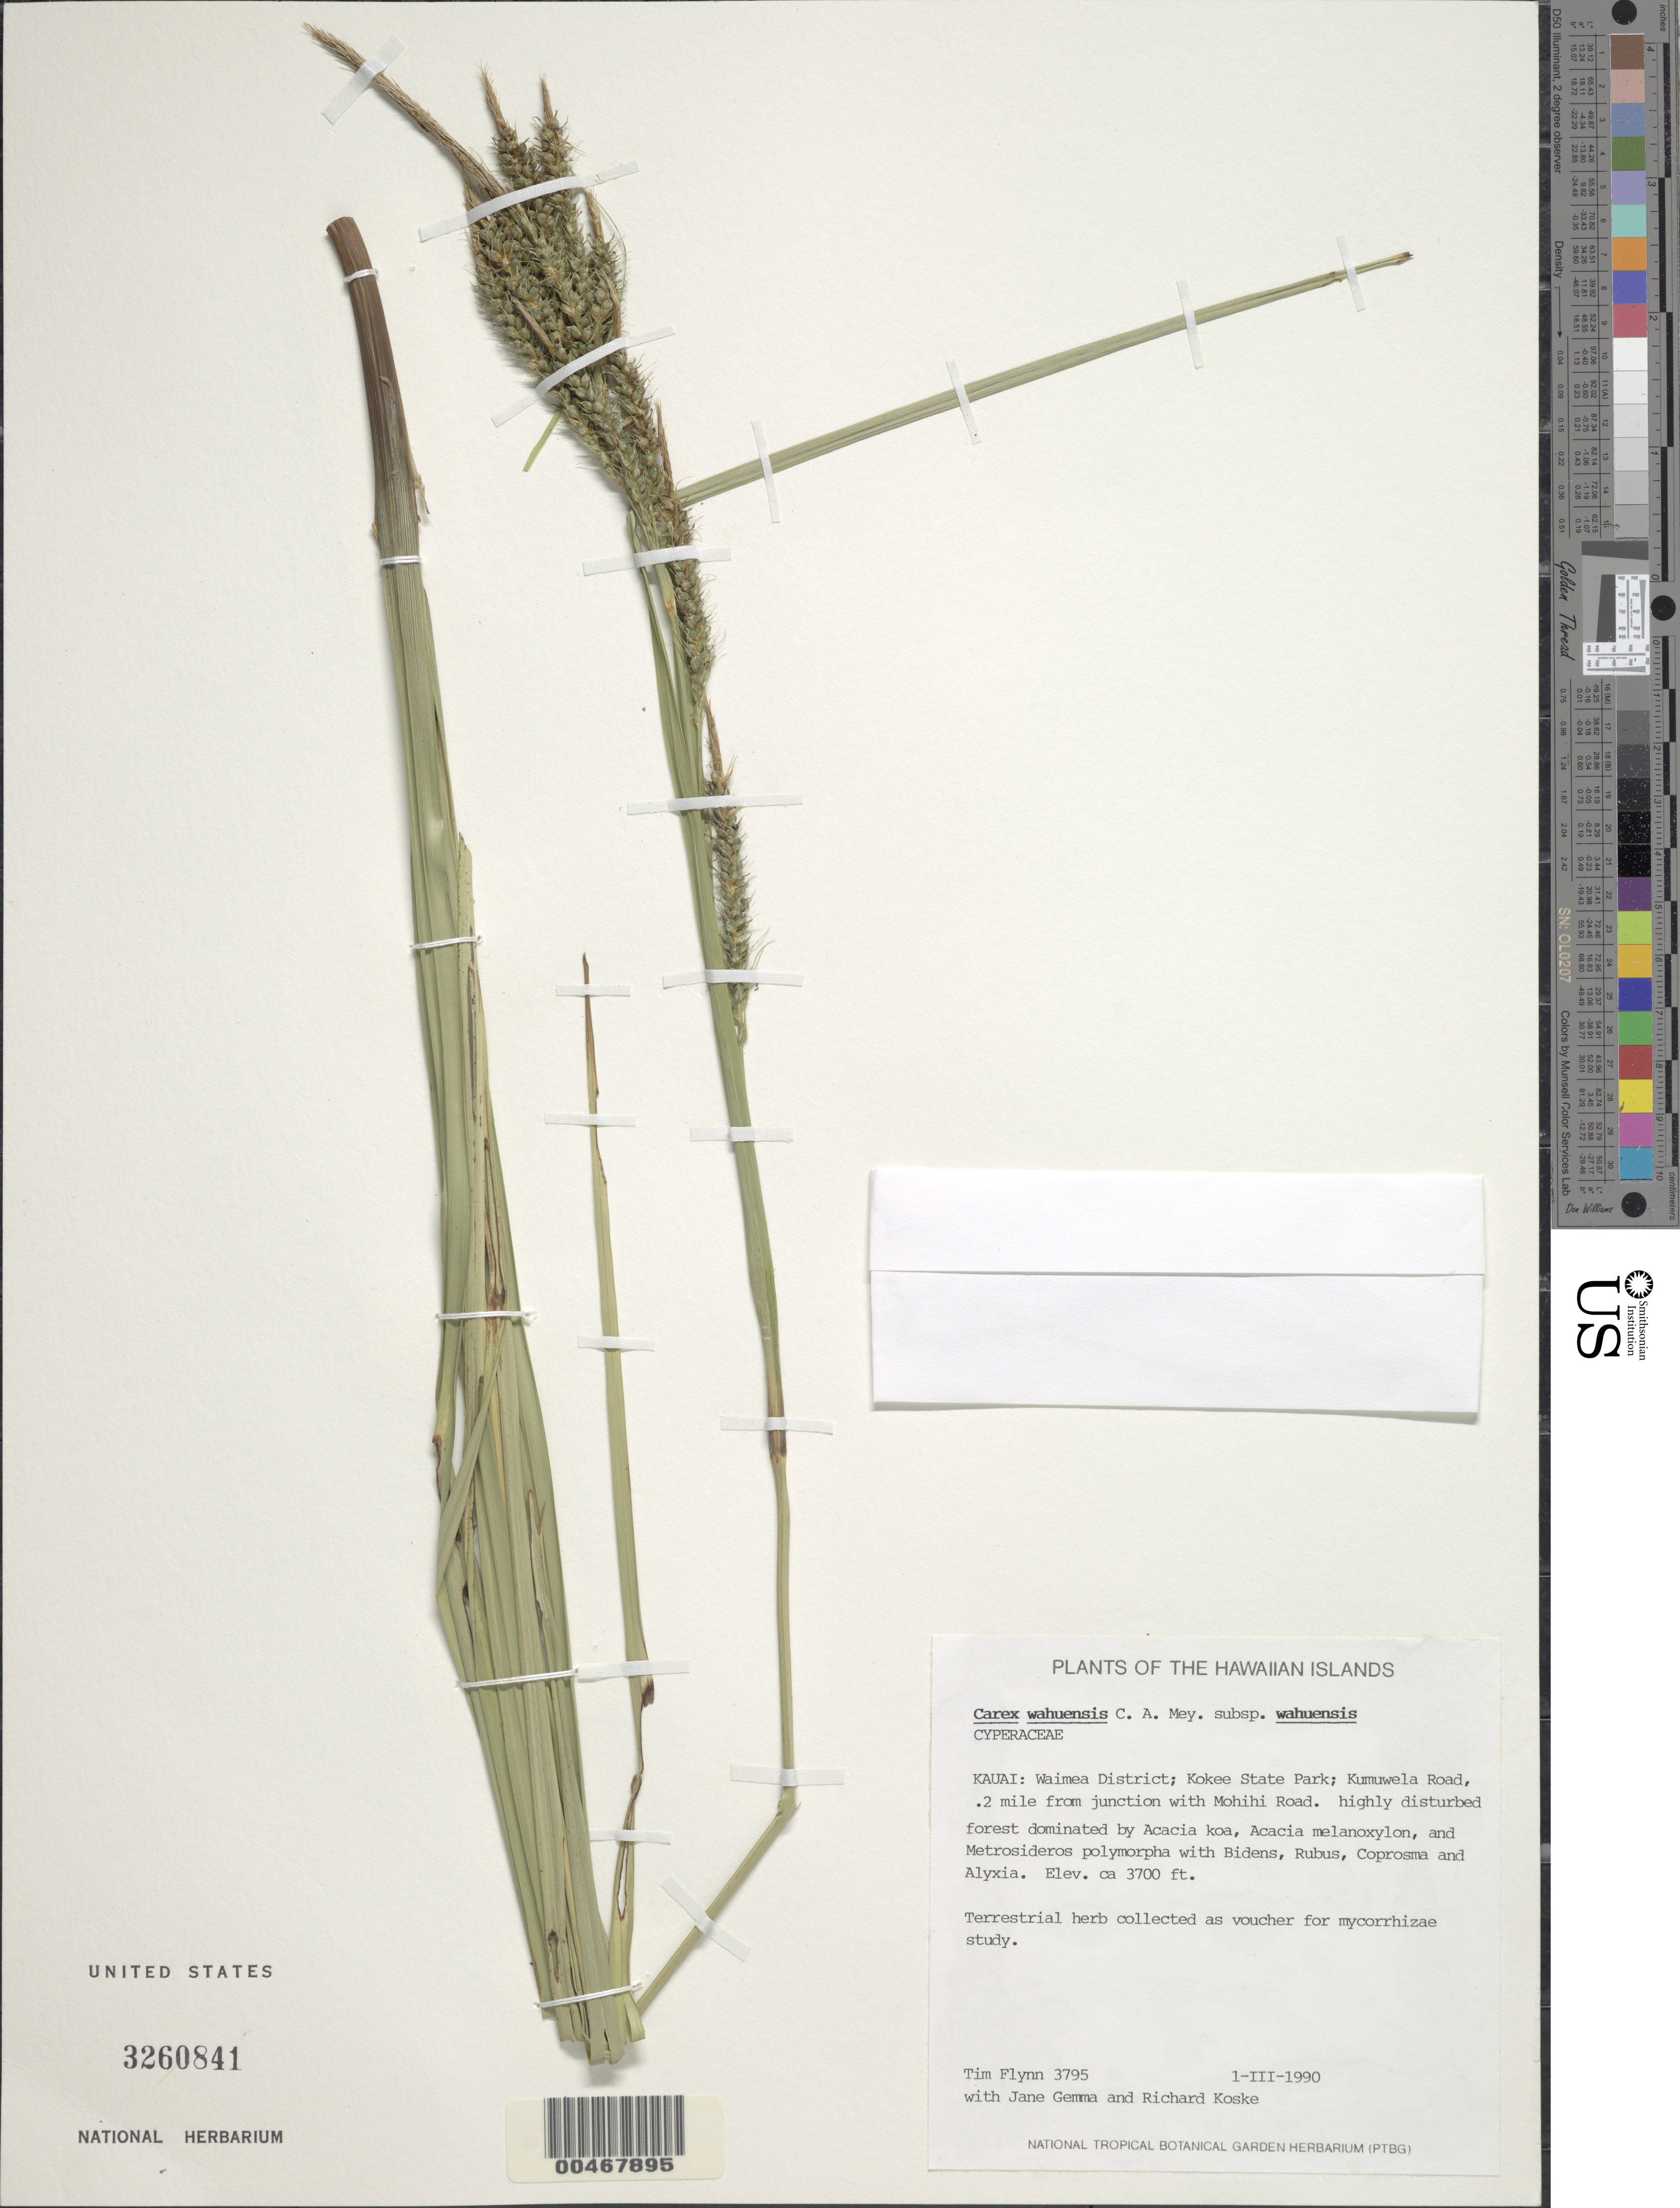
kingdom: Plantae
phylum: Tracheophyta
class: Liliopsida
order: Poales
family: Cyperaceae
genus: Carex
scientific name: Carex wahuensis subsp. wahuensis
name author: C.A. Mey.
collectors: T. W. Flynn, J. Gemma & R. Koske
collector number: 3795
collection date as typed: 1 Mar 1990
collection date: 1990-03-01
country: United States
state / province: Hawaii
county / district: Kauai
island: Kaua'i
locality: Waimea Dist., Kokee State Park, Kumuwela Rd., 0.2 mi from junction with Mohihi Rd.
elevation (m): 1128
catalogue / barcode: US 3260841